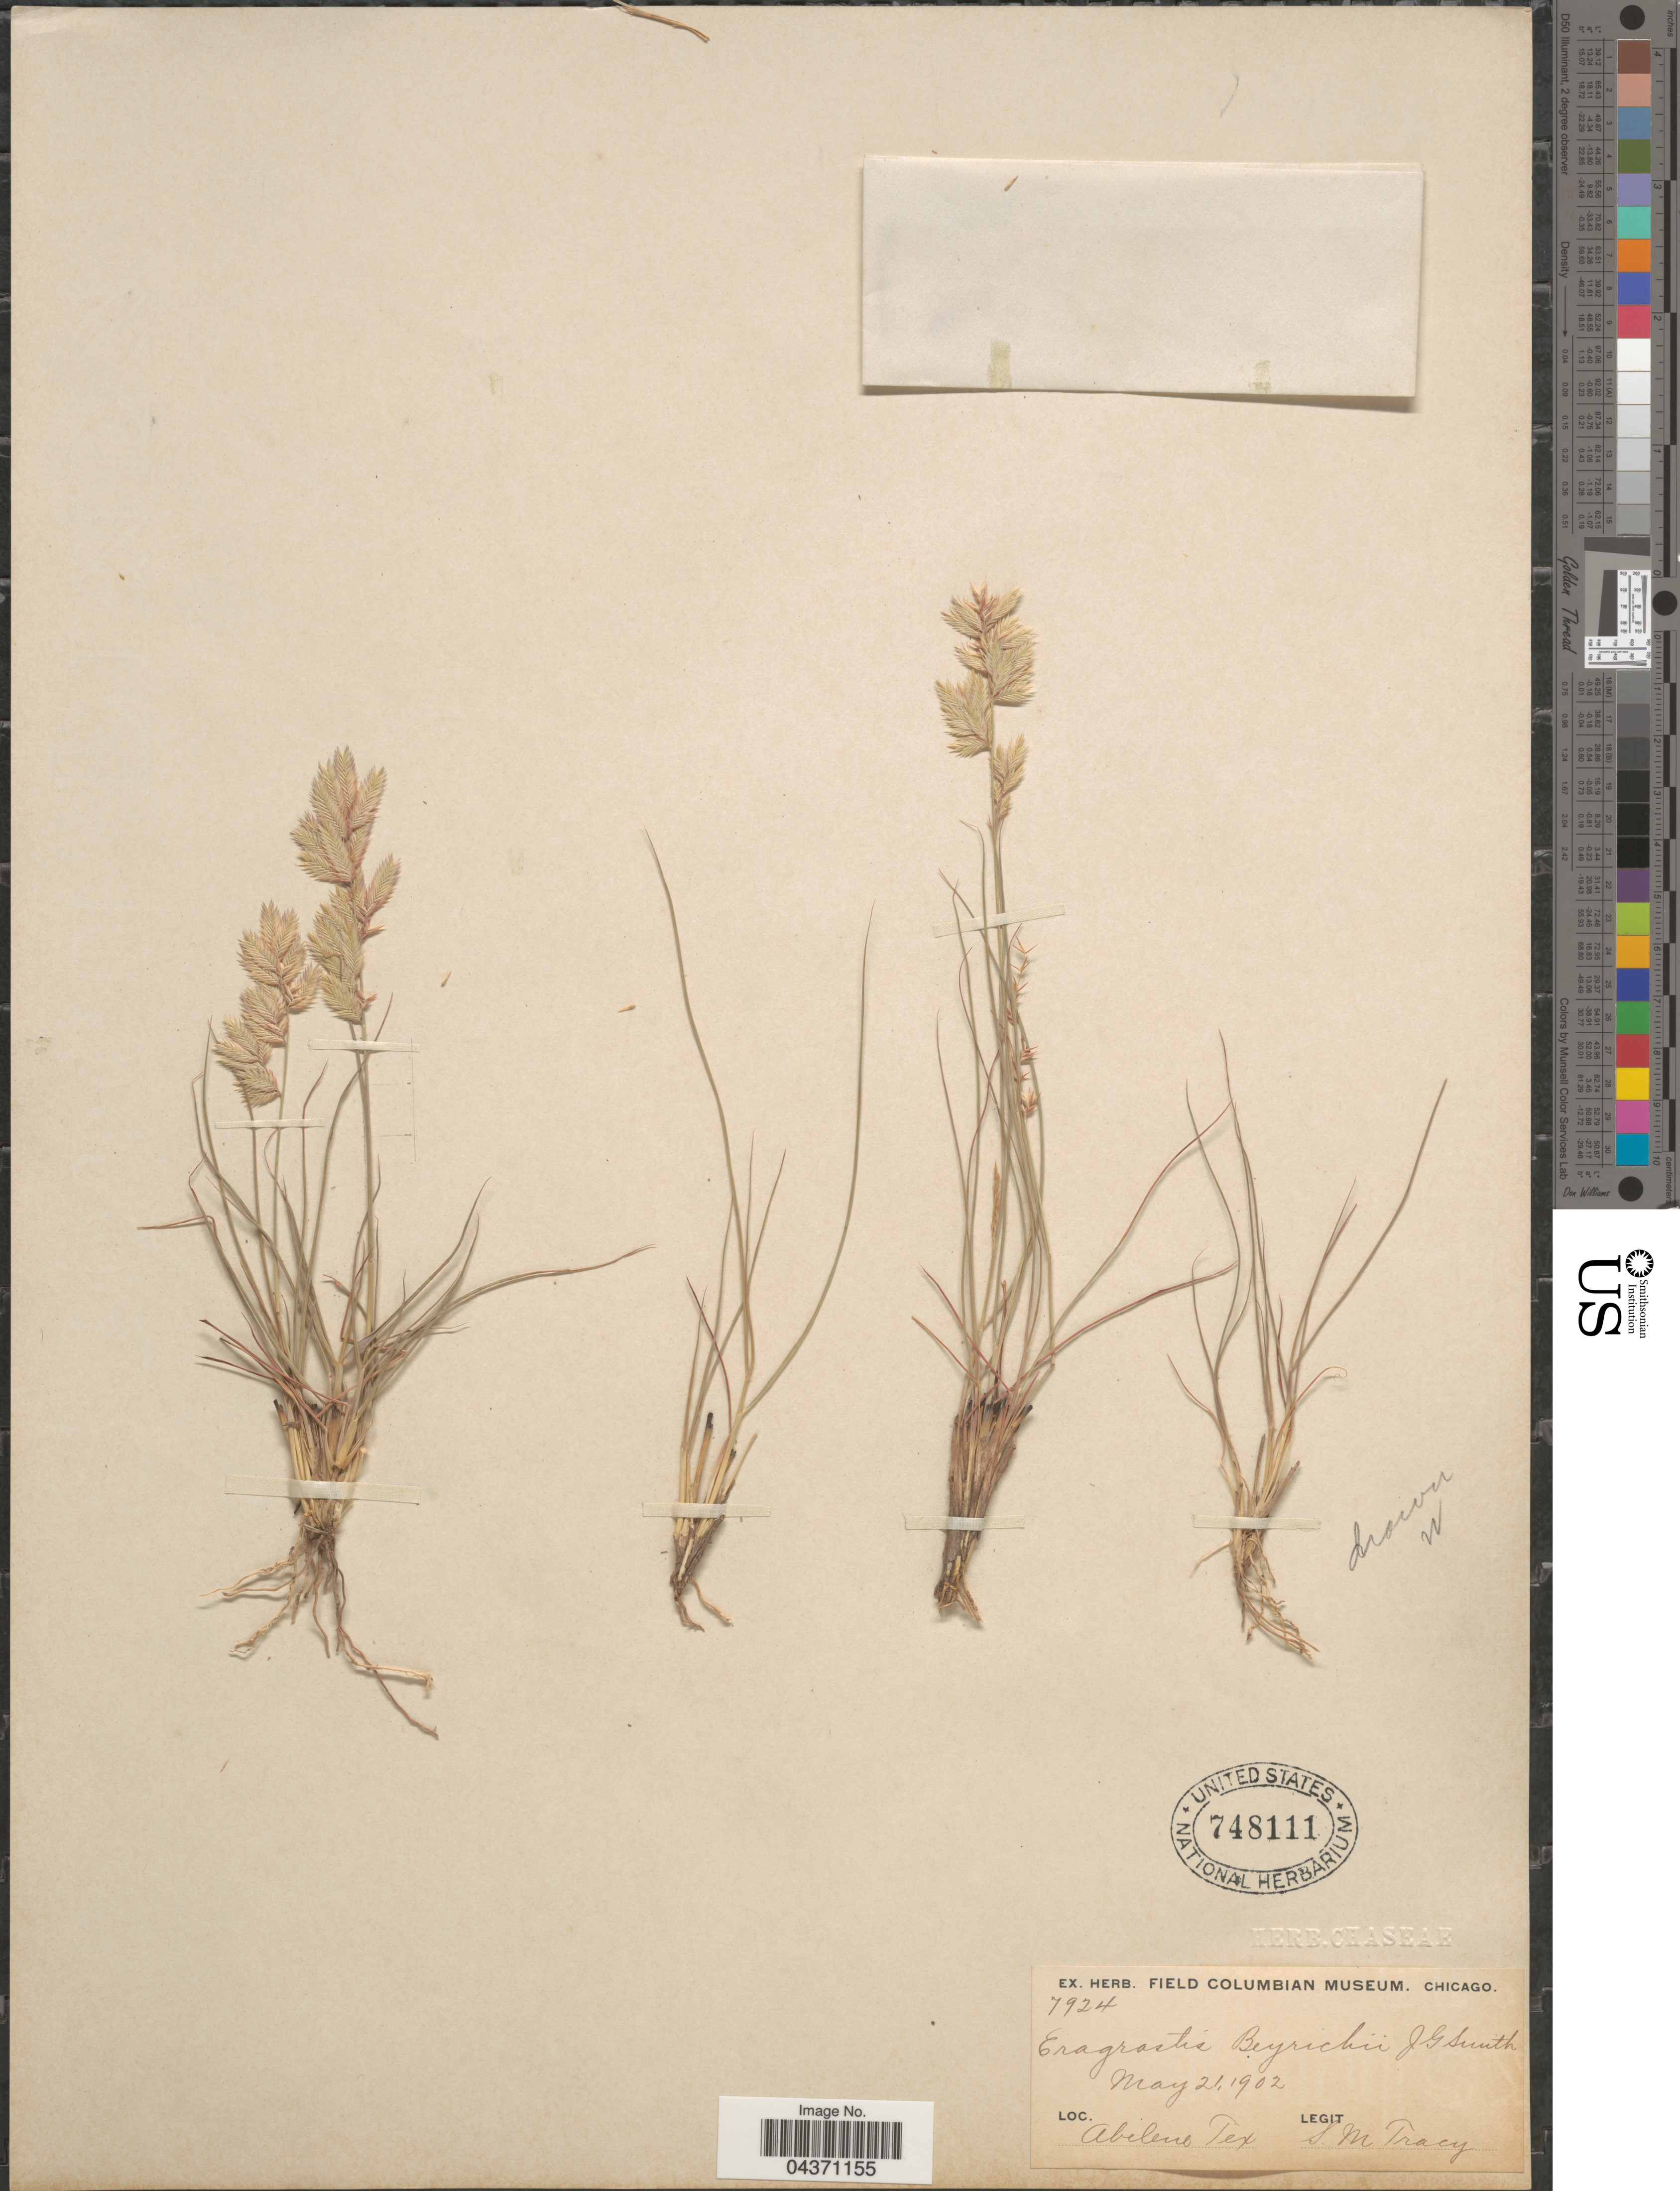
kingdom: Plantae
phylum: Tracheophyta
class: Liliopsida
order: Poales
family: Poaceae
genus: Eragrostis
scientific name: Eragrostis secundiflora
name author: J. Presl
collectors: S. M. Tracy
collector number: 7924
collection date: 1902-05-21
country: United States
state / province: Texas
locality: Abilene.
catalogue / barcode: US 748111